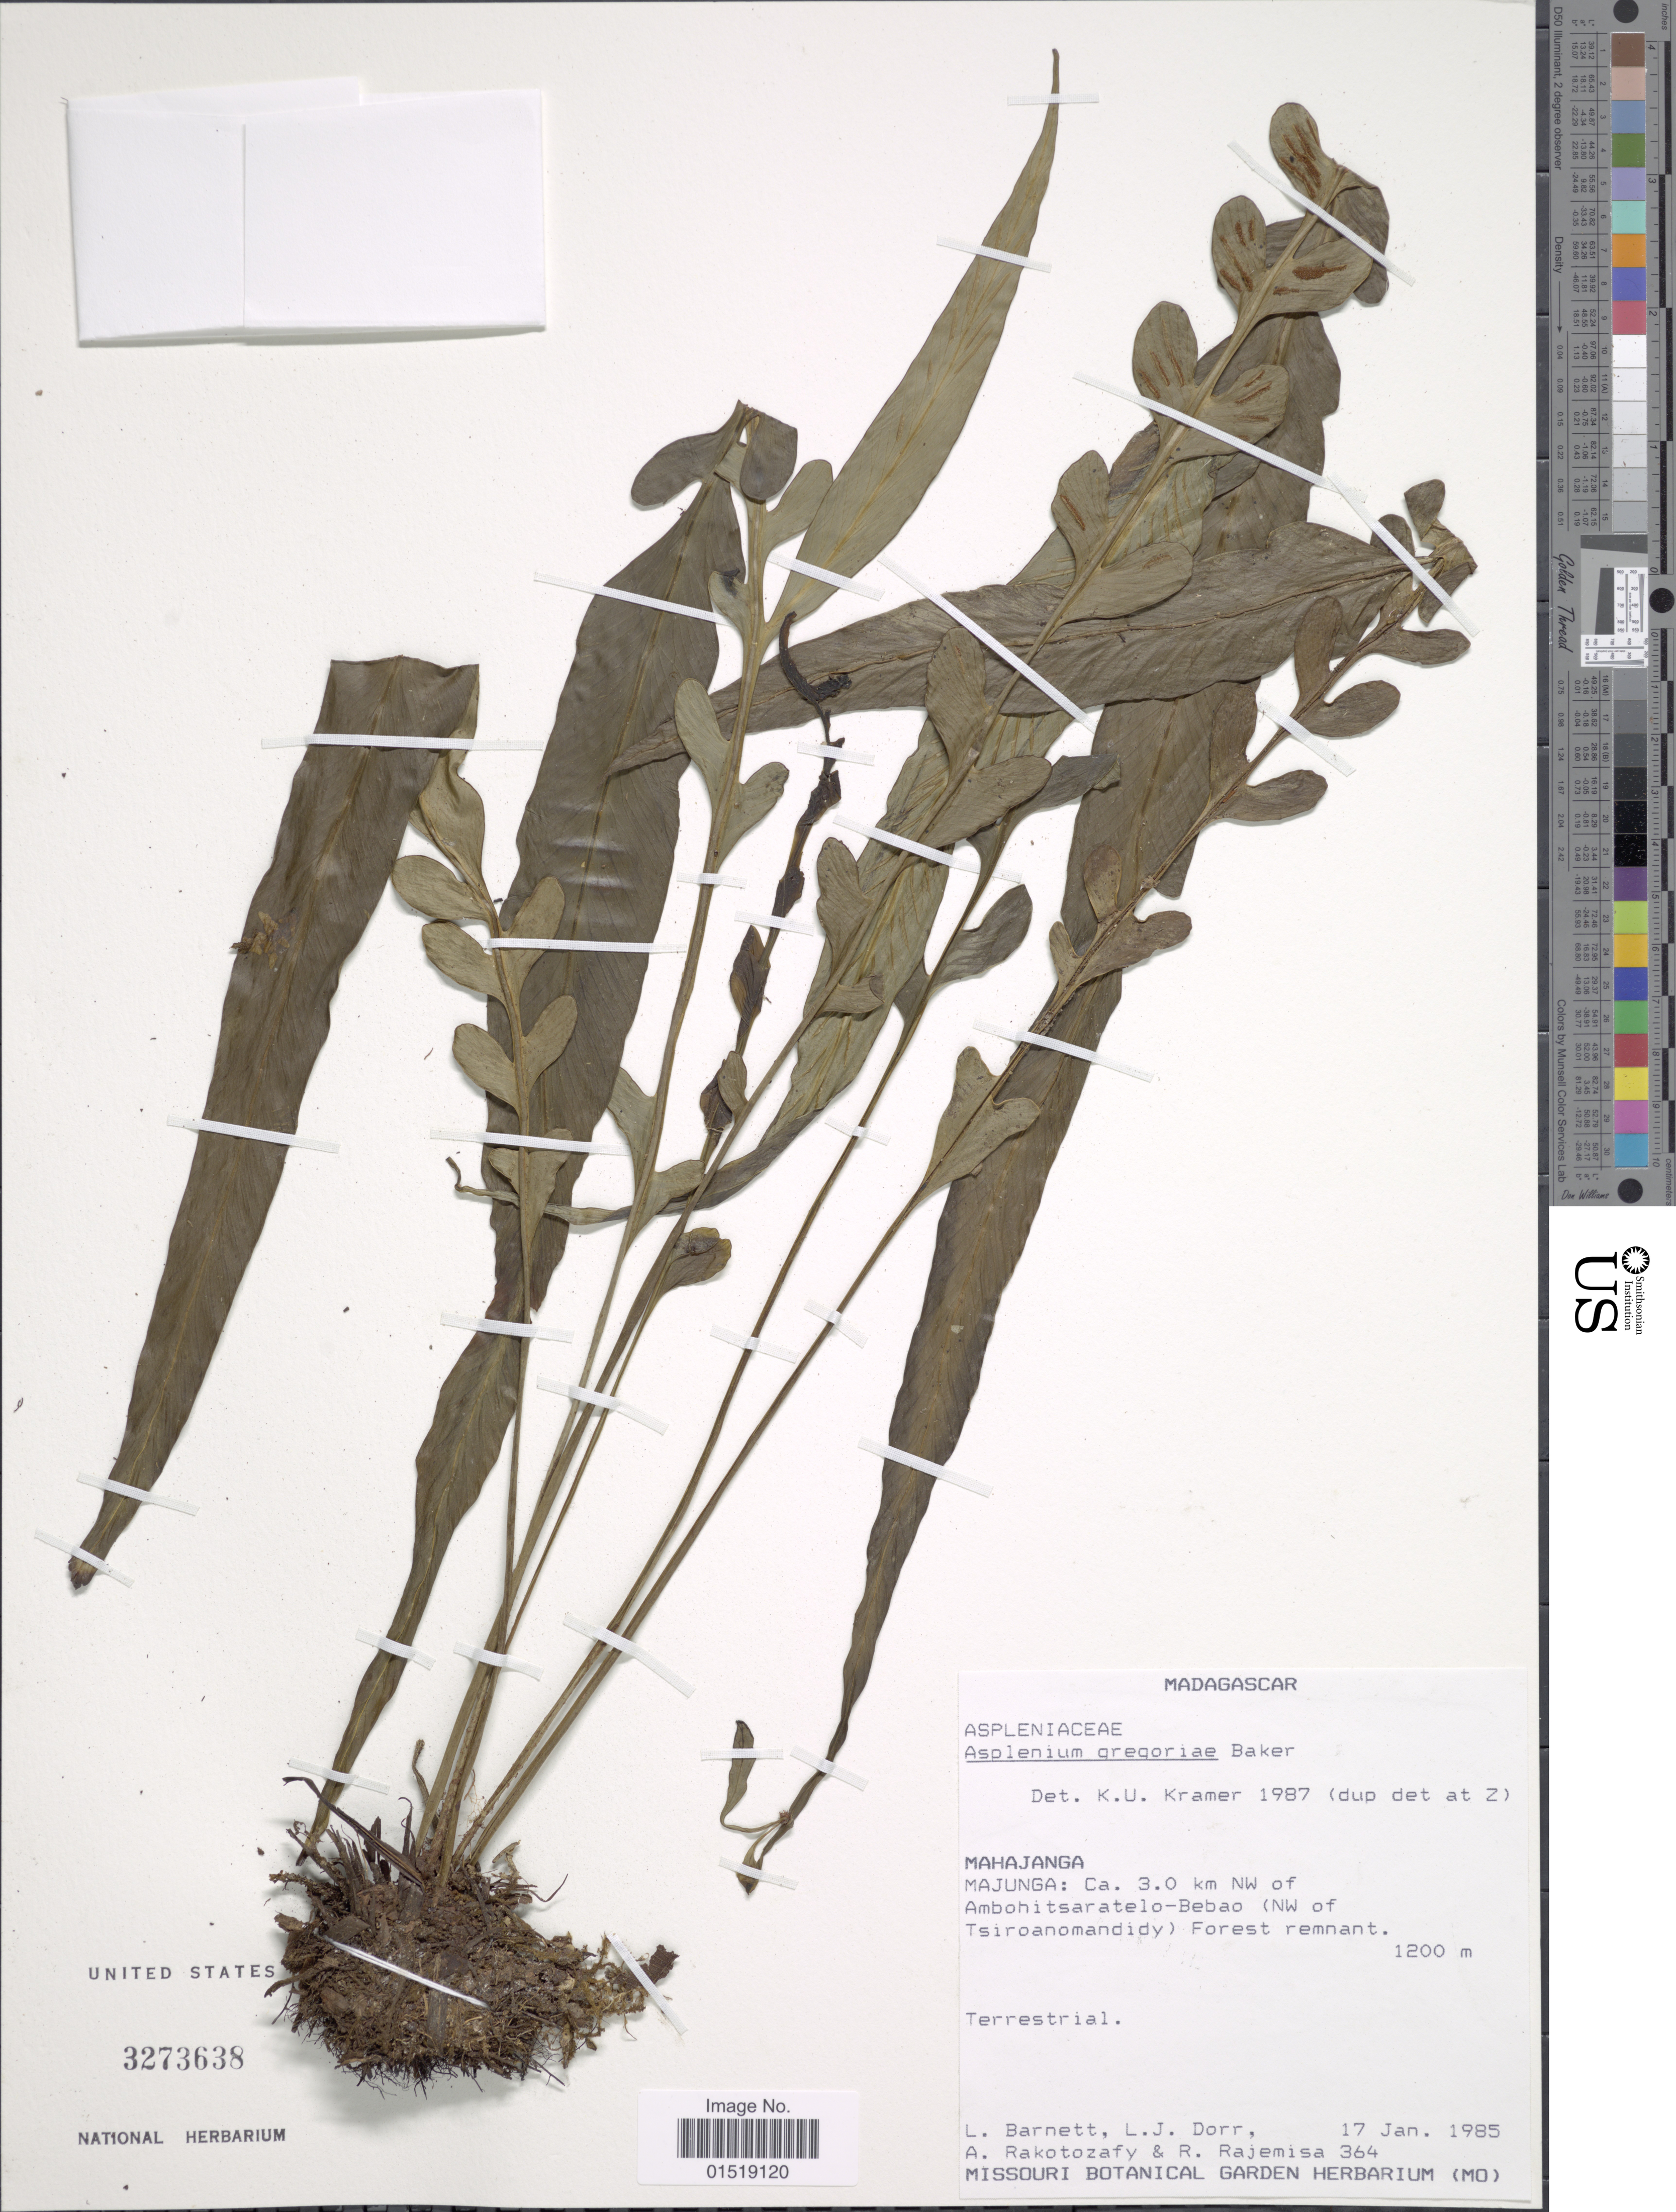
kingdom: Plantae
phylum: Tracheophyta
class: Polypodiopsida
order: Polypodiales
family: Aspleniaceae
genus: Asplenium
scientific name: Asplenium gregoriae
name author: Baker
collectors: L. C. Barnett, L. J. Dorr, A. Rakotozafy & R. Rajemisa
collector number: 364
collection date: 1985-01-17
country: Madagascar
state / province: Menabe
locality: Majunga: Ca. 3.0 km NW of Ambohitsaratelo - Bebao (NW of Tsiroanomandidy) Forest remnant.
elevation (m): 1200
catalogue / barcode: US 3273638